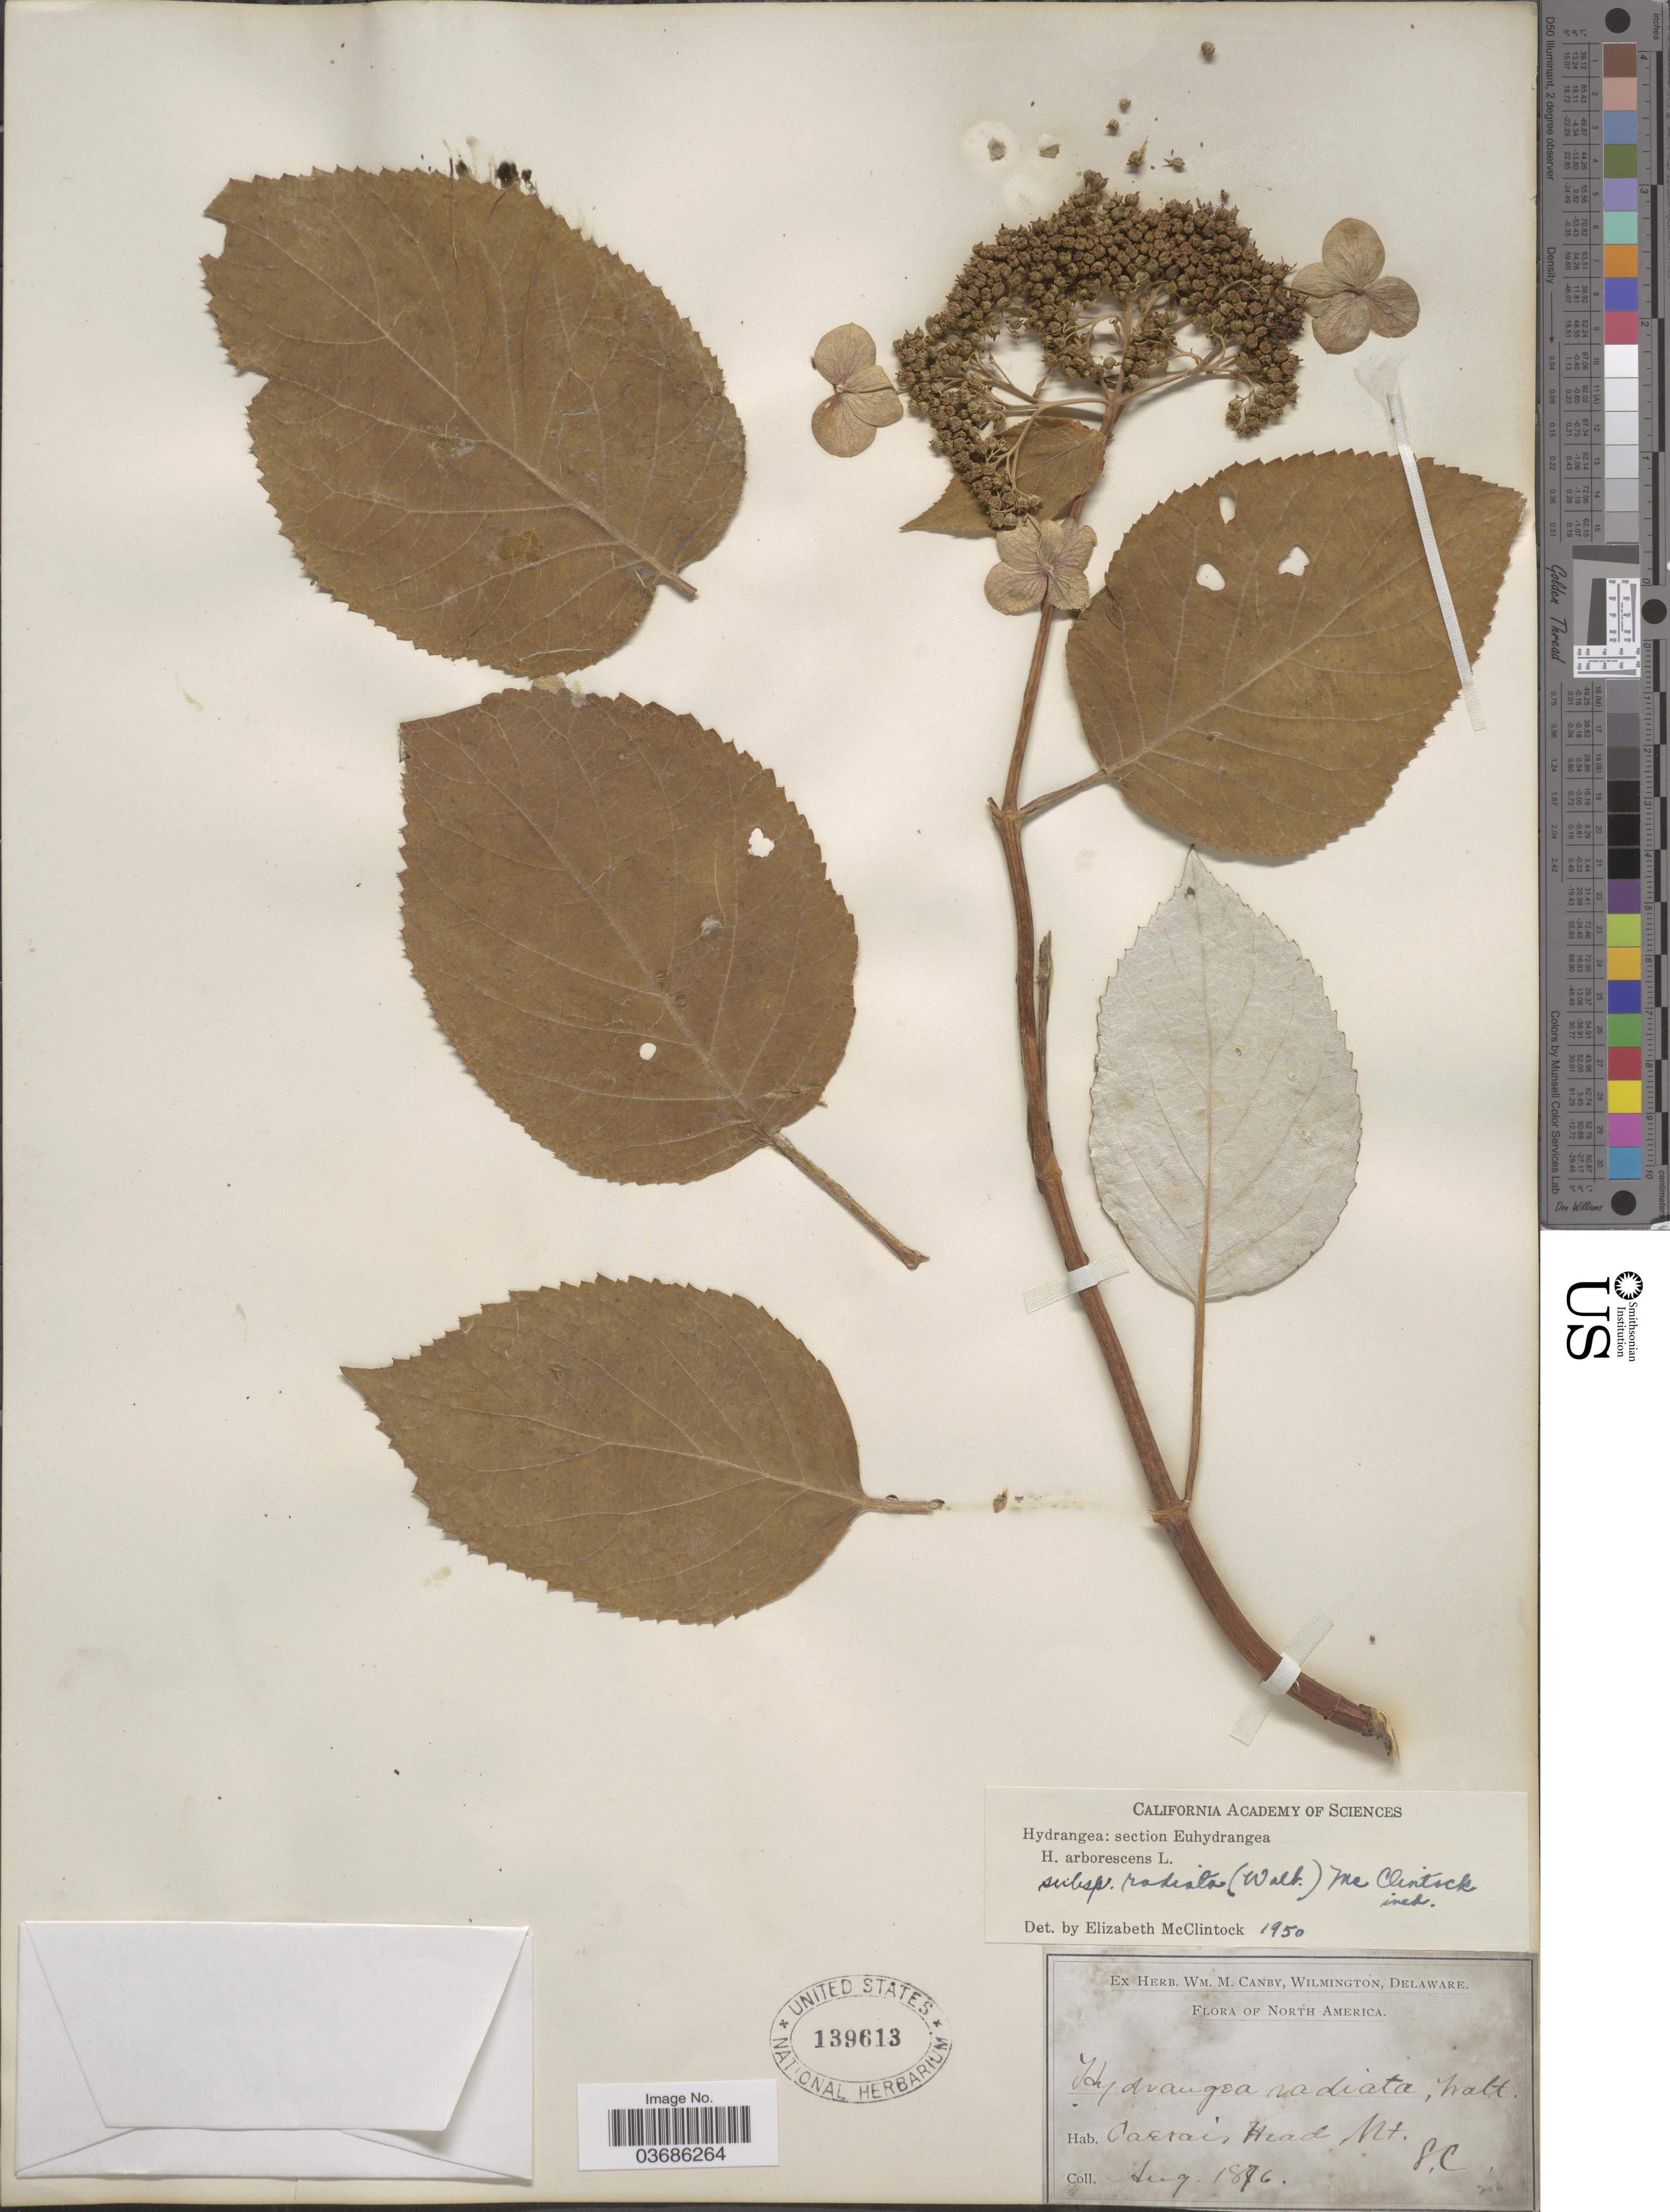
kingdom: Plantae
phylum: Tracheophyta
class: Magnoliopsida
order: Cornales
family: Hydrangeaceae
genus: Hydrangea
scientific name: Hydrangea arborescens subsp. radiata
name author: (Walter) E. M. McClint.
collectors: ex herb. W.M. Canby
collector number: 206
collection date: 1876-08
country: United States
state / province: South Carolina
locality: Caesar's Head Mt.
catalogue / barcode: US 139613